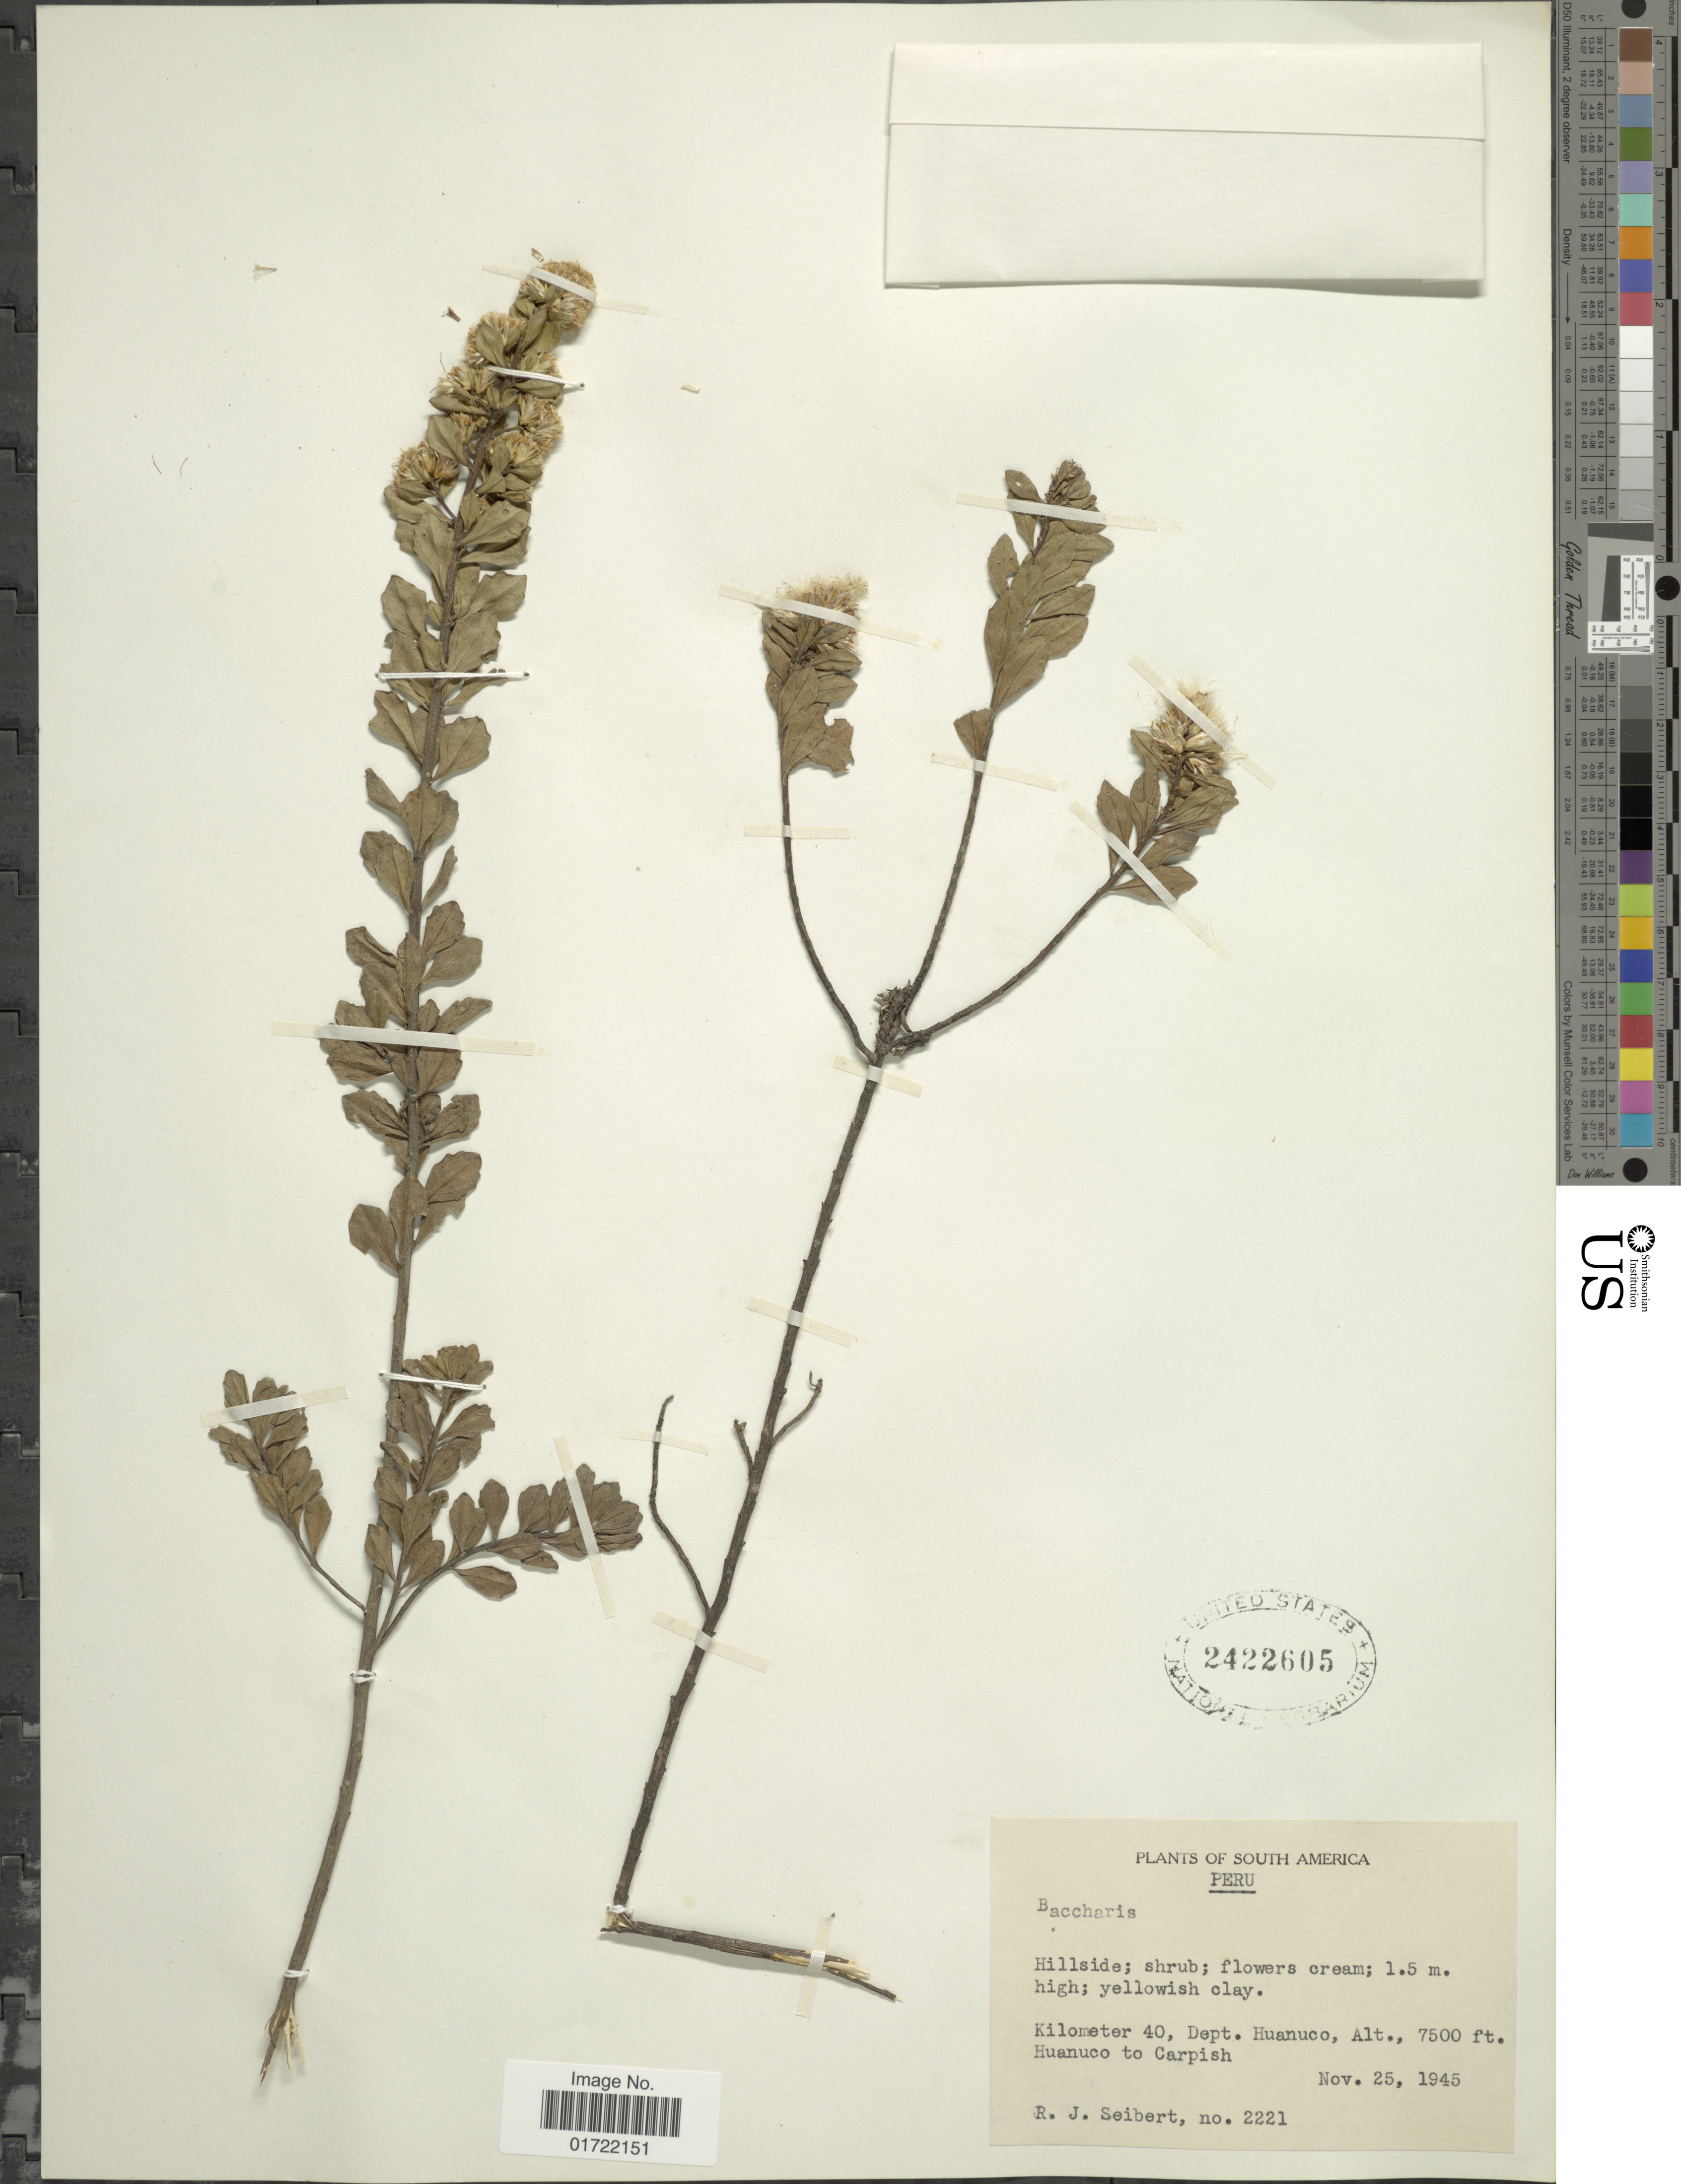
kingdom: Plantae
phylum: Tracheophyta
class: Magnoliopsida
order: Asterales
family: Asteraceae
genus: Baccharis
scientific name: Baccharis chilco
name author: Kunth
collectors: R. J. Seibert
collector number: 2221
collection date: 1945-11-25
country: Peru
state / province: Huánuco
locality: Kilometer 40, Dept. Huanuco, Huanuco to Carpish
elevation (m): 2286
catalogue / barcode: US 2422605